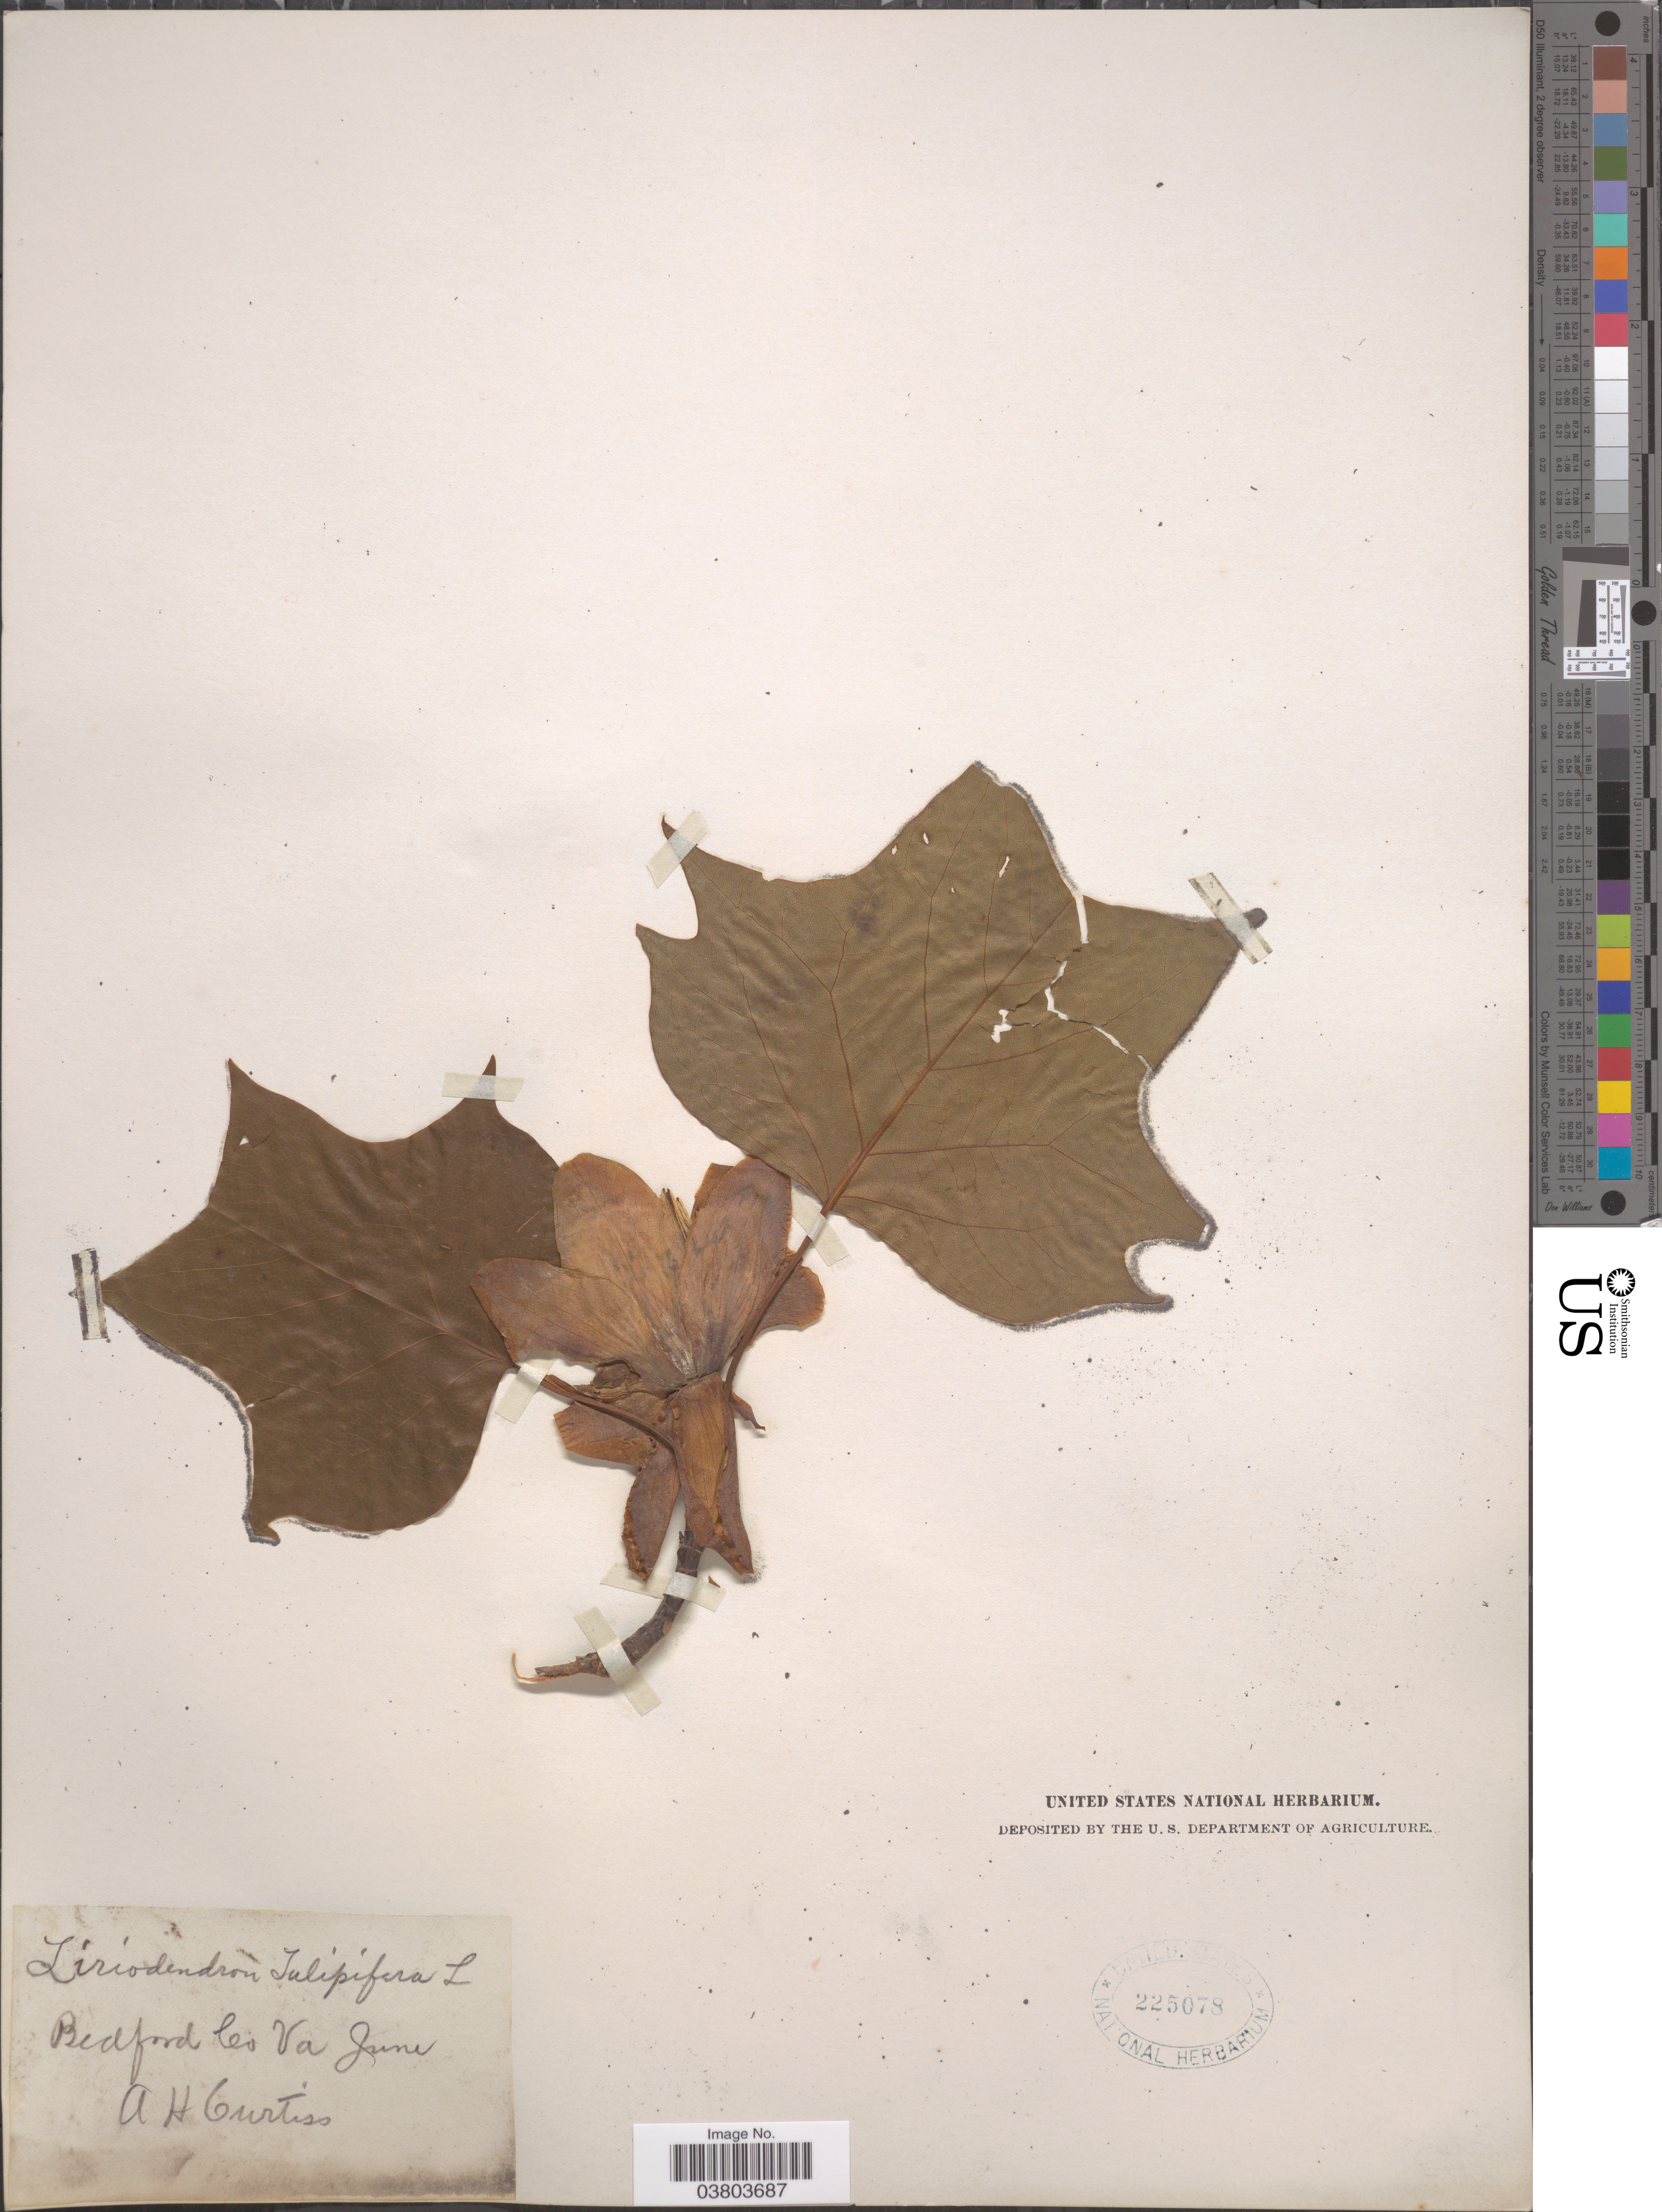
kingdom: Plantae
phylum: Tracheophyta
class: Magnoliopsida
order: Magnoliales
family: Magnoliaceae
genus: Liriodendron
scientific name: Liriodendron tulipifera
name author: L.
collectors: A. H. Curtiss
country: United States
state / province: Virginia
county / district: Bedford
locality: Bedford Co.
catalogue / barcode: US 225078